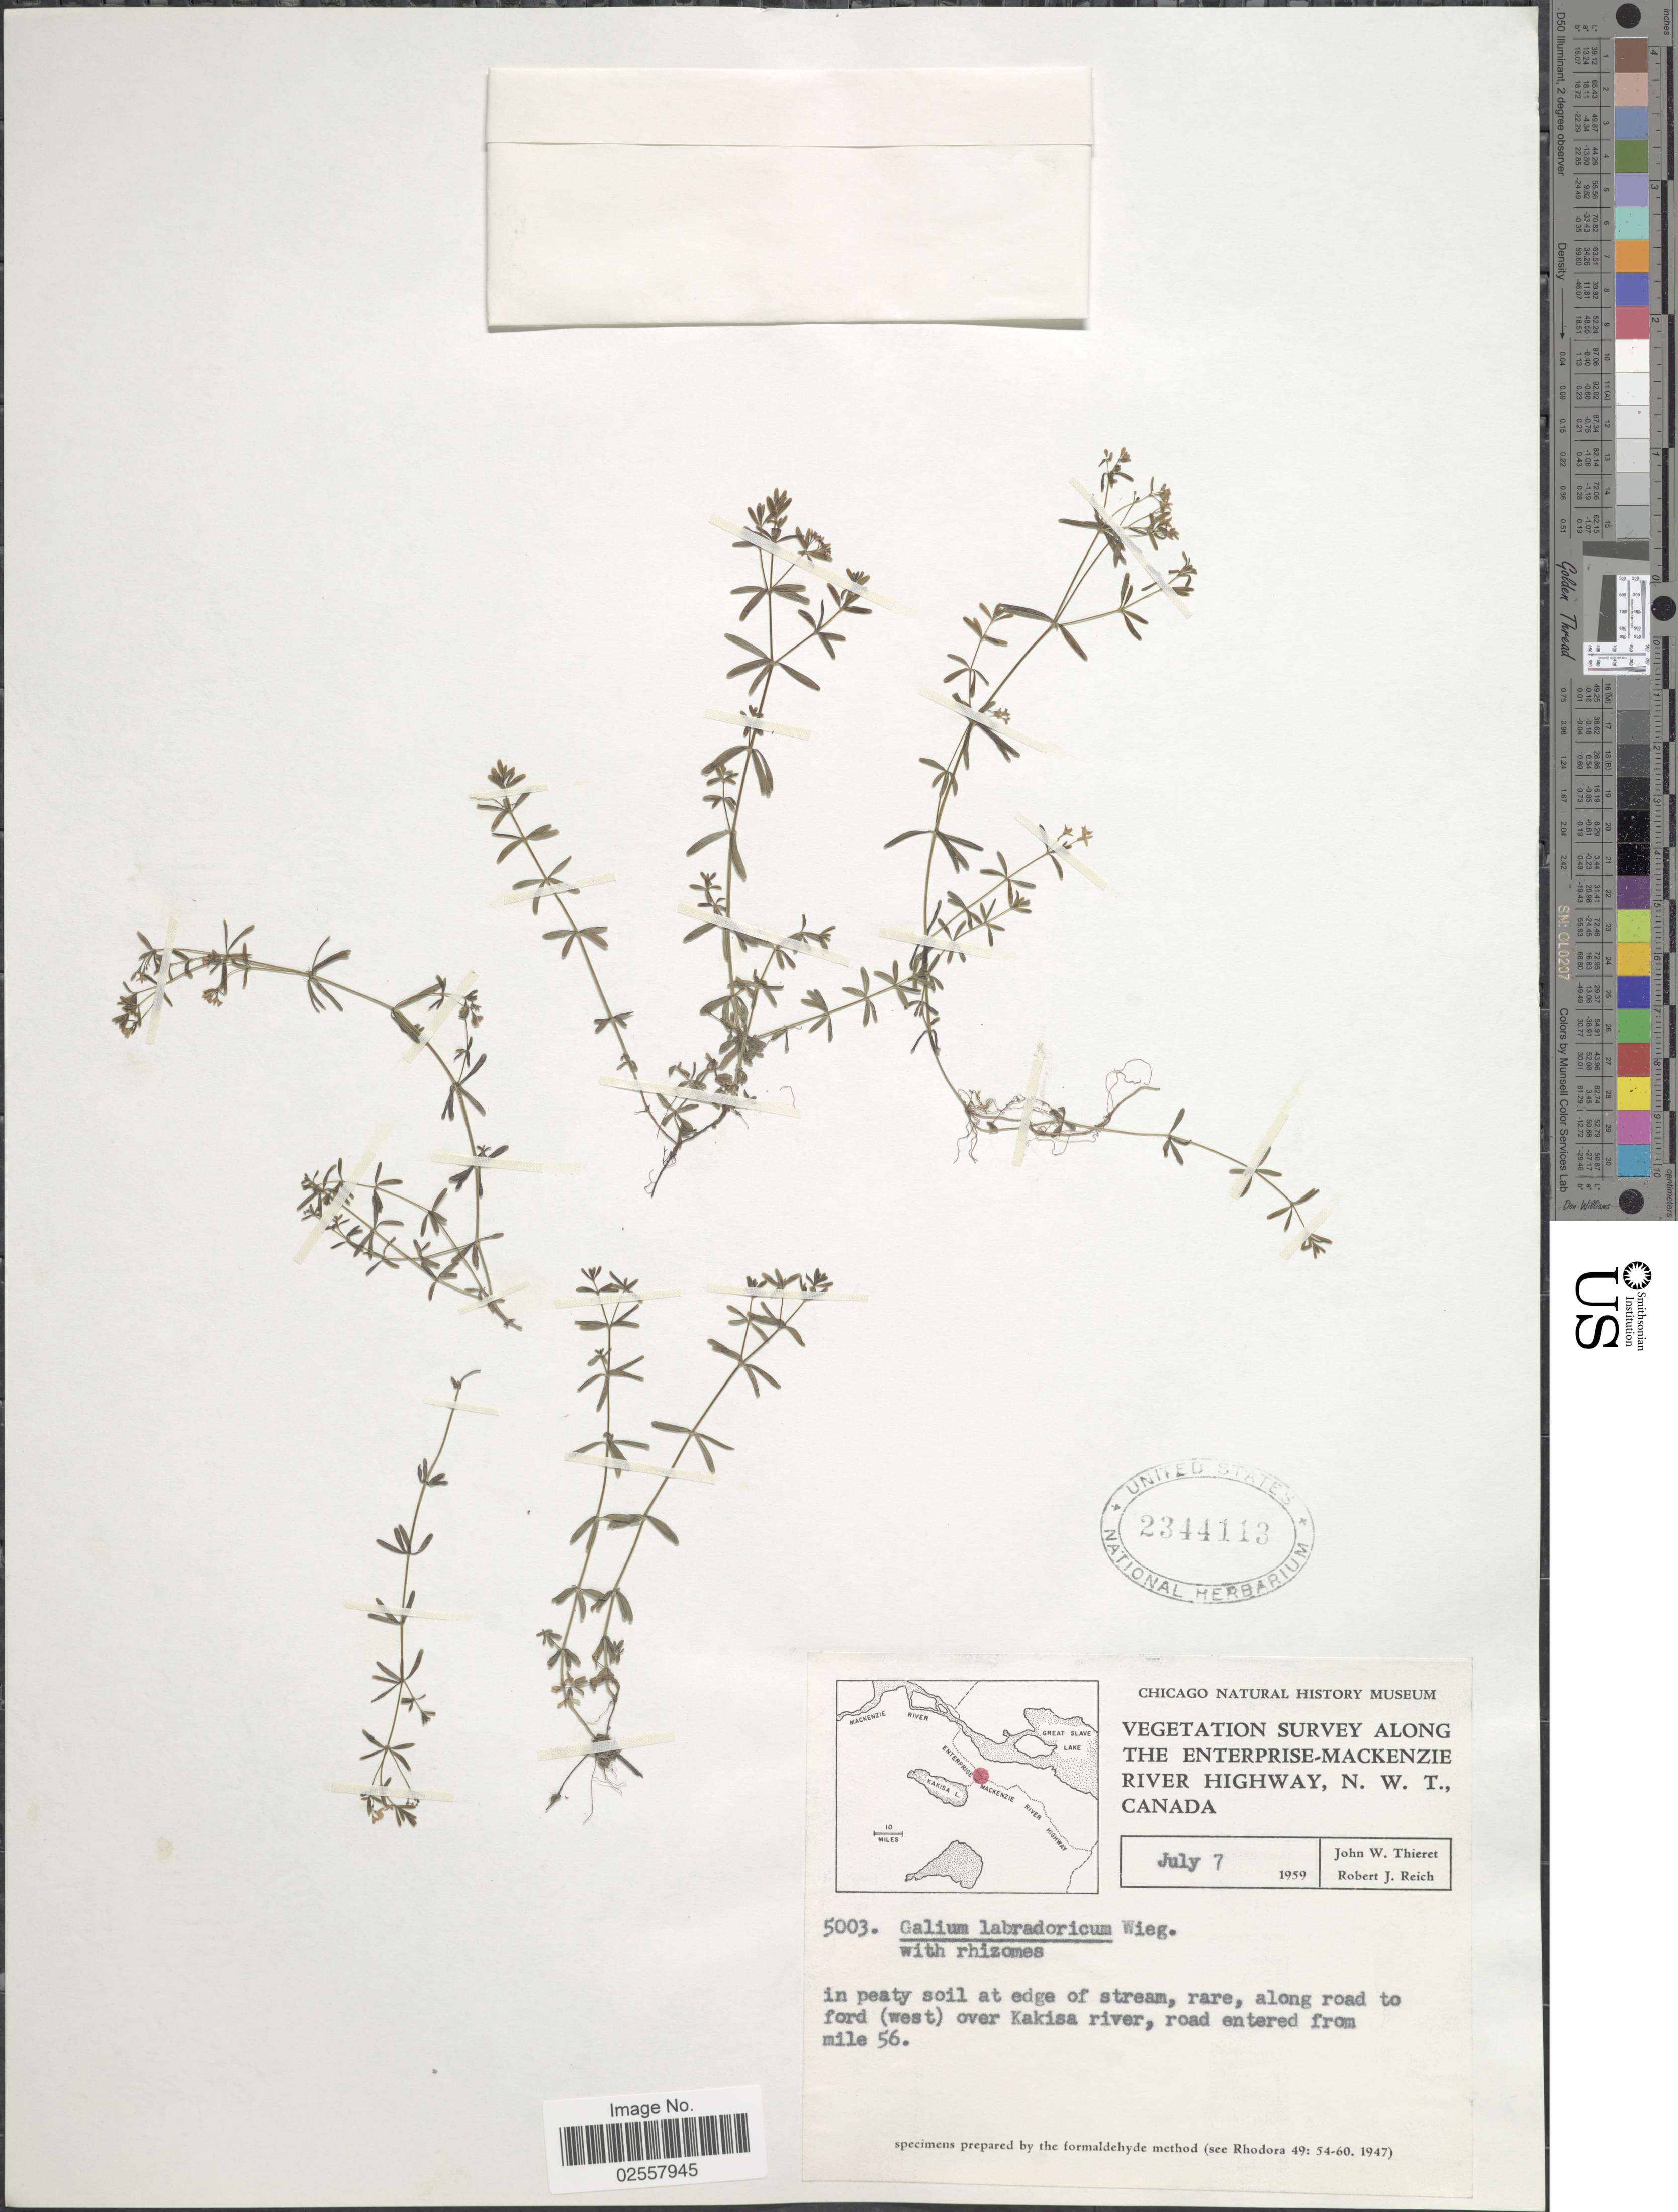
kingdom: Plantae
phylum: Tracheophyta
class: Magnoliopsida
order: Gentianales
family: Rubiaceae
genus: Galium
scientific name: Galium labradoricum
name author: (Wiegand) Wiegand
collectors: J. W. Thieret & R. Reich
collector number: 5003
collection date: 1959-07-07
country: Canada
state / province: Northwest Territories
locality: Along the Enterprise-Mackenzie River Highway, in peaty soil at edge of stream, rare, along road to ford (west) over Kakisa river, road entered from mile 56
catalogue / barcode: US 2344113